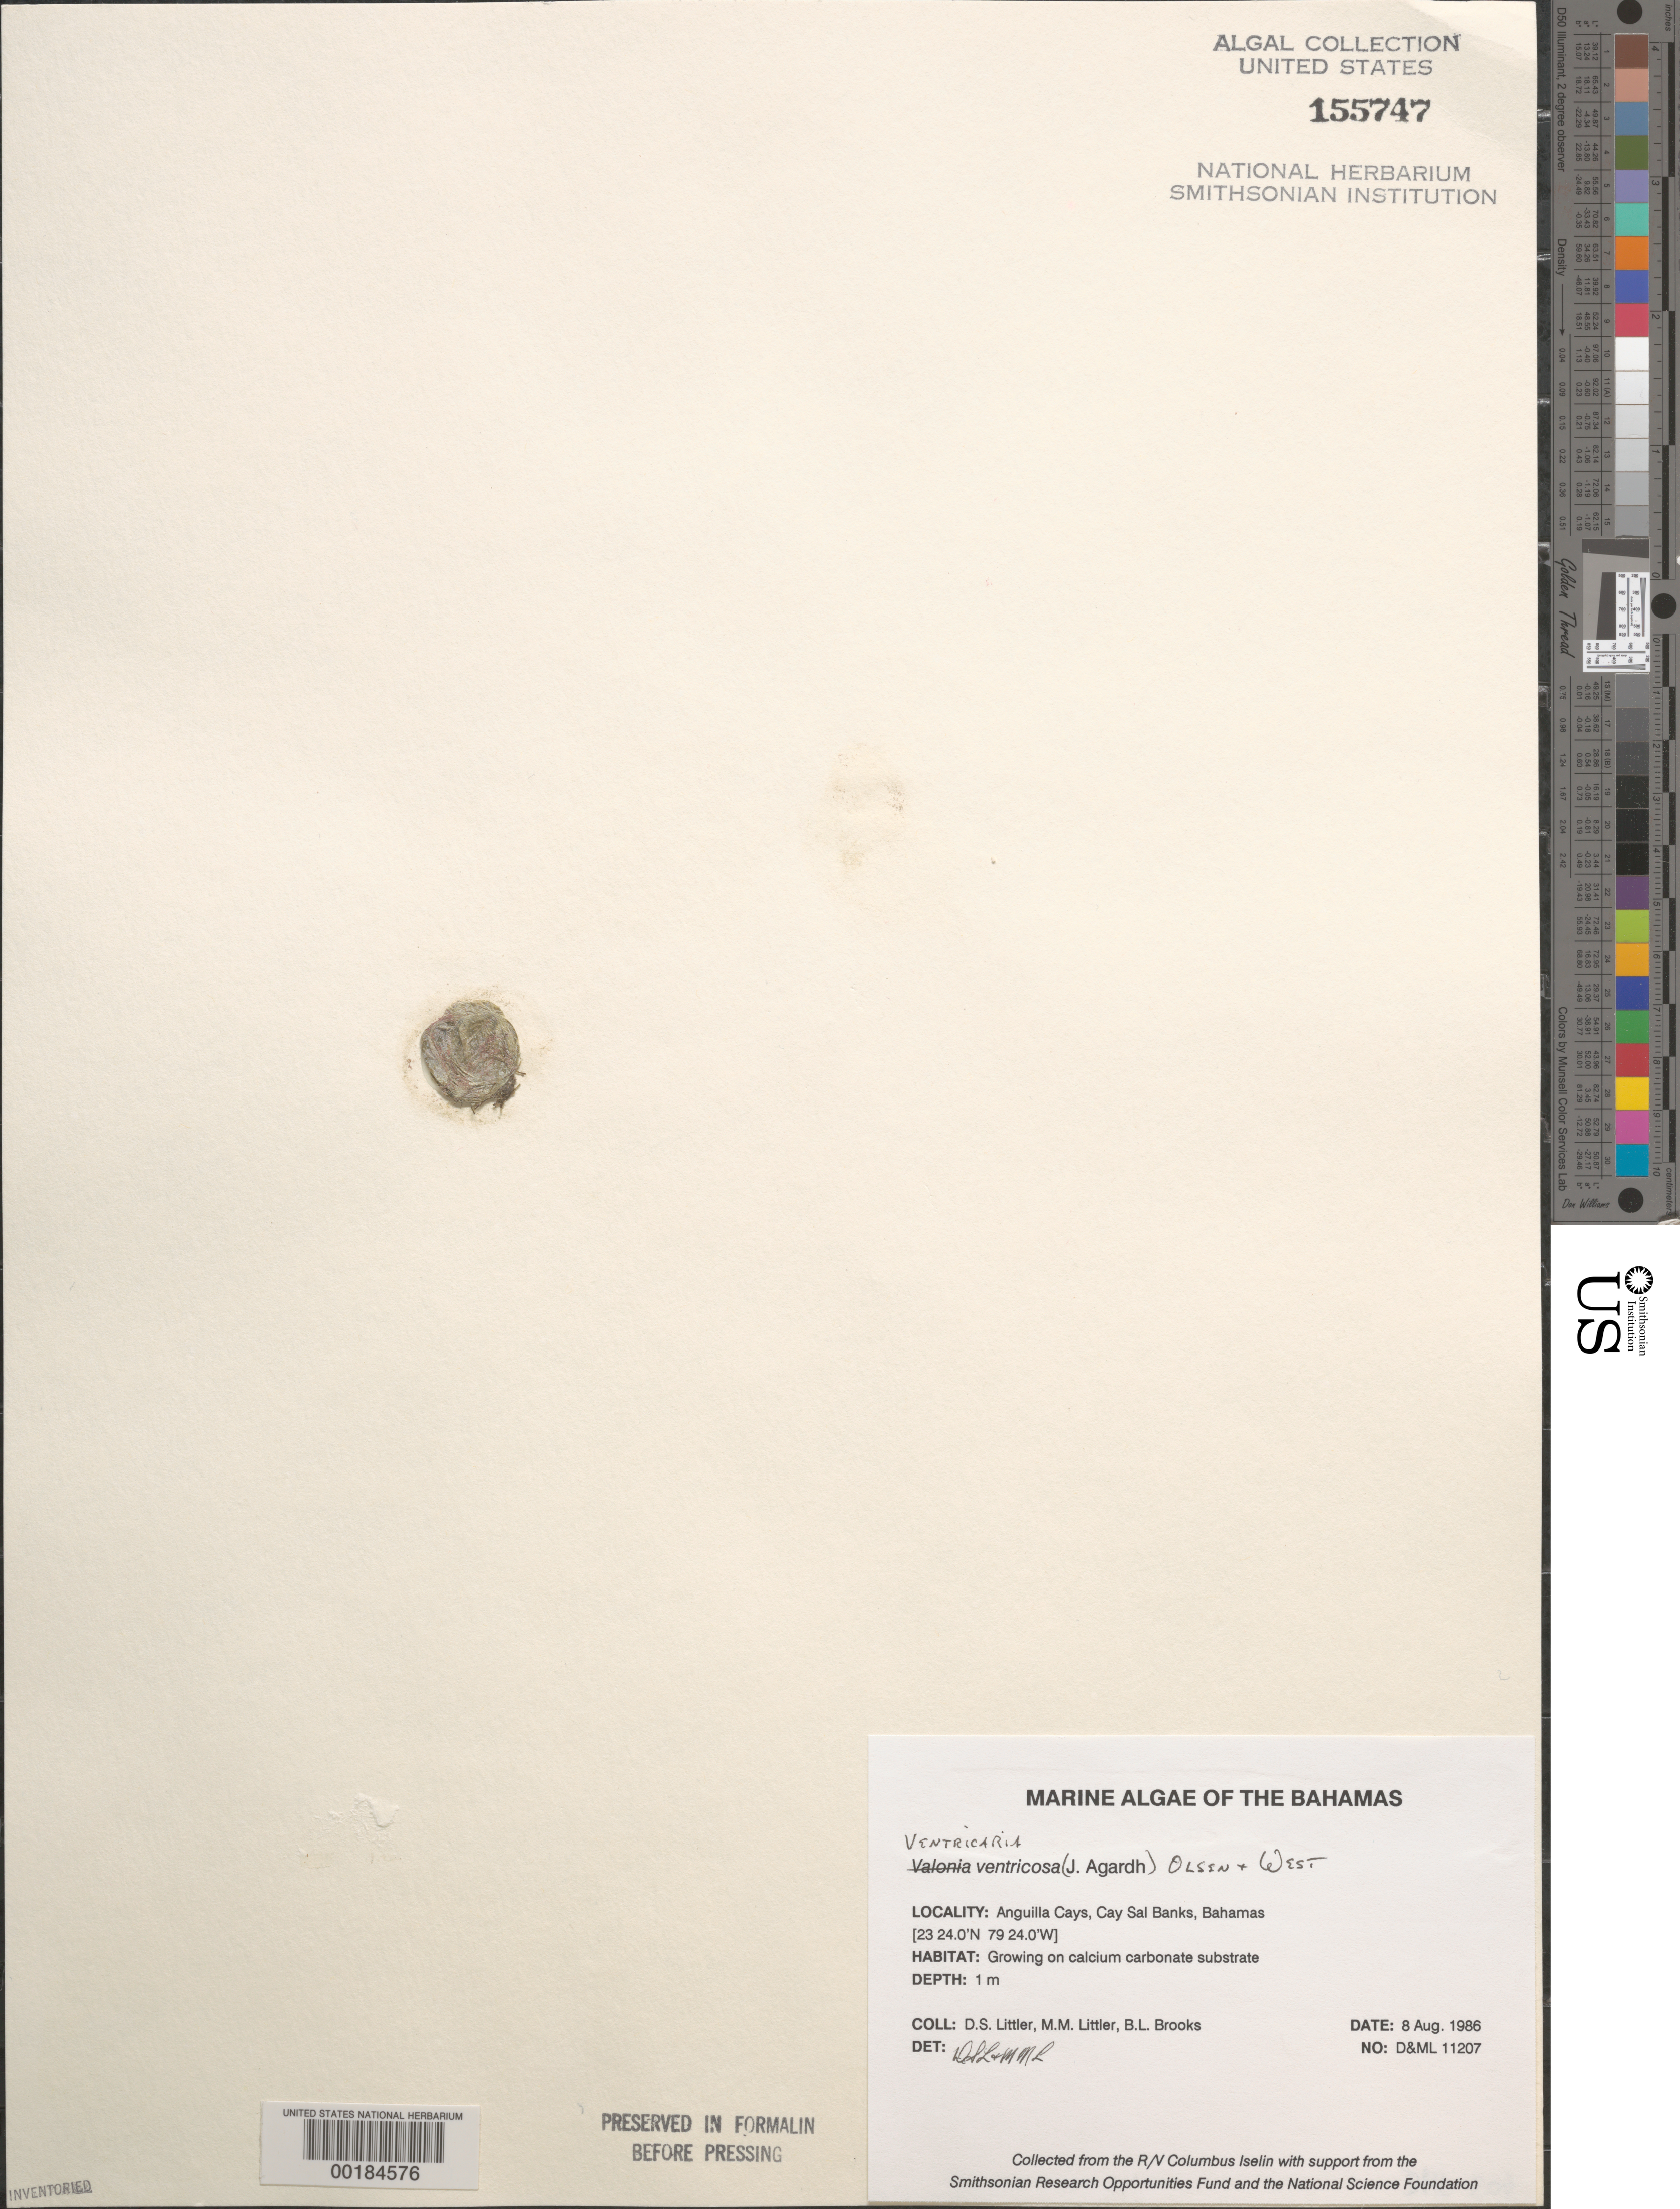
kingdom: Plantae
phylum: Chlorophyta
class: Ulvophyceae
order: Siphonocladales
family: Valoniaceae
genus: Valonia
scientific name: Valonia ventricosa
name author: J. Agardh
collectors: D. S. Littler, M. M. Littler & B. Brooks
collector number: D&ML 11207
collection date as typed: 08 Aug 1986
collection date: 1986-08-08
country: Bahamas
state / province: Bimini Banks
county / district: Bimini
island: Anguilla Cays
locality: Cay Sal Banks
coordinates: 23 24.0' N, 79 24.0' W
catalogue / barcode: US 155747